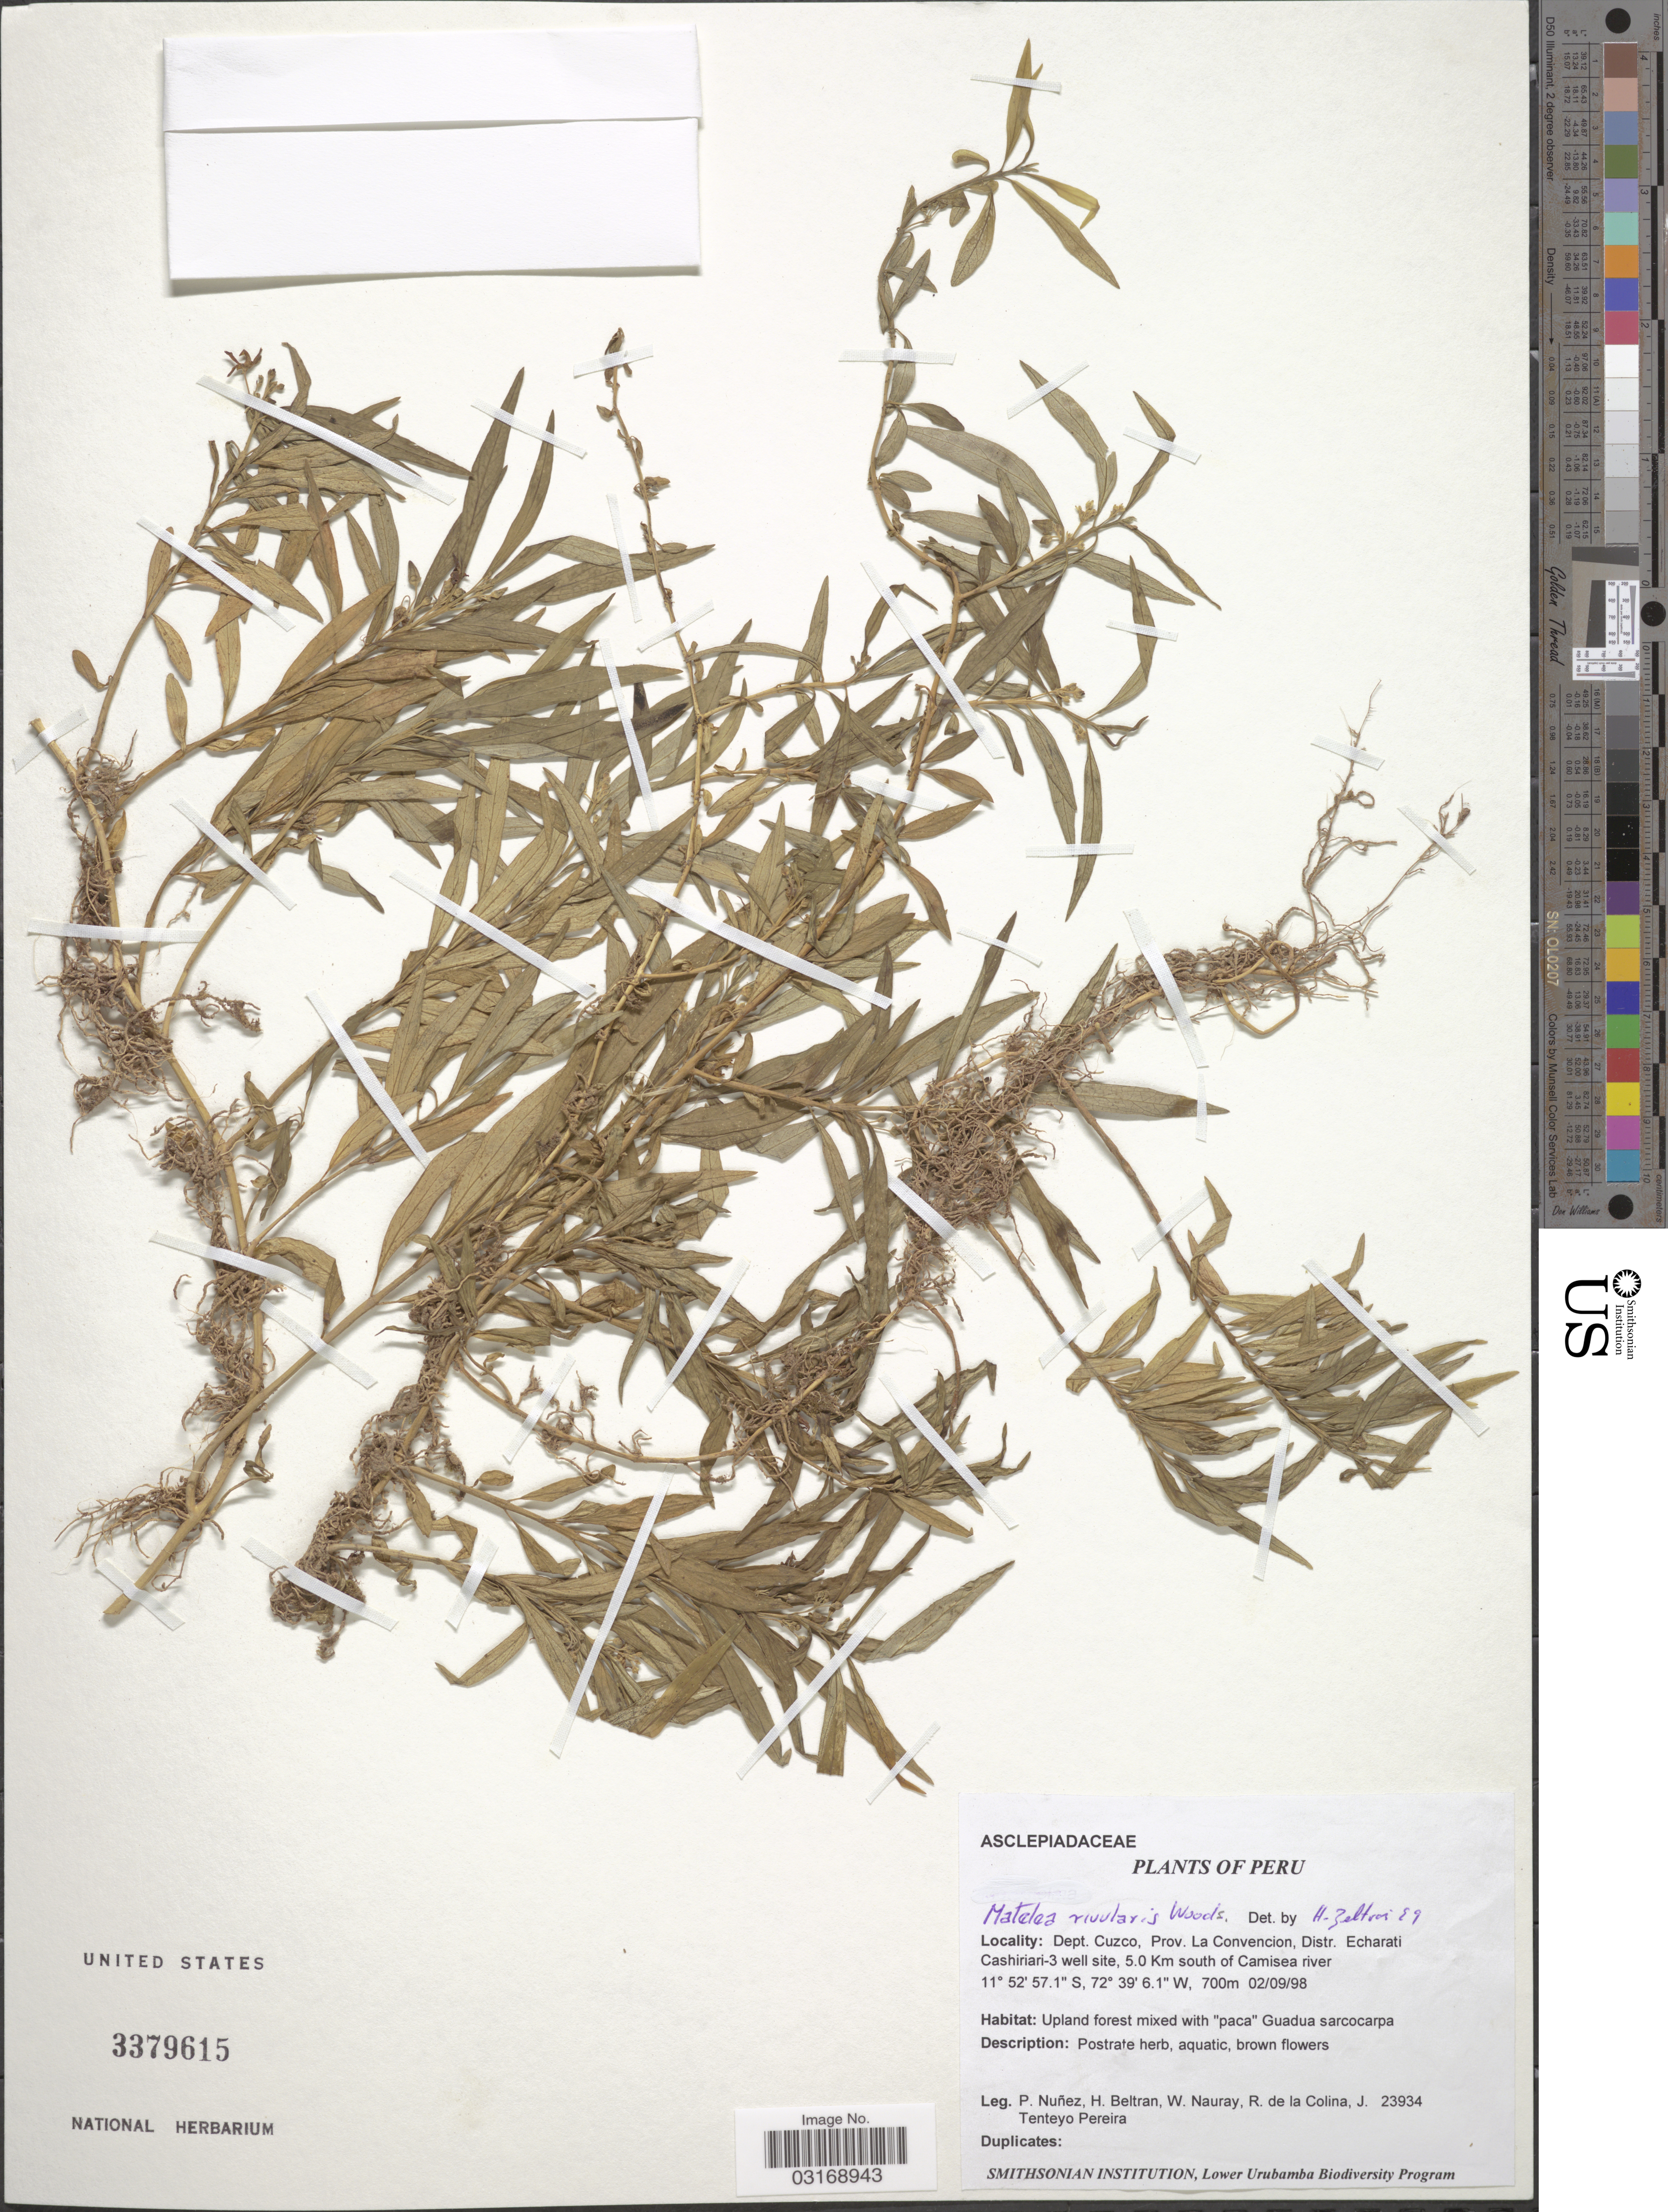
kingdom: Plantae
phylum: Tracheophyta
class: Magnoliopsida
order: Gentianales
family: Apocynaceae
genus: Matelea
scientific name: Matelea rivularis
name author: Woodson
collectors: P. Nuñez V., H. Beltran, W. Nauray, R. Colina & J. T. Pereira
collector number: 23934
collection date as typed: Transcribed d/m/y: 2/9/98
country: Peru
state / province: Cusco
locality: Dept. Cuzco, Prov. La Convencion, Distr. Echarati Cashiriari-3 well site, 5.0 Km south of Camisea river.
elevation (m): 700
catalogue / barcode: US 3379615